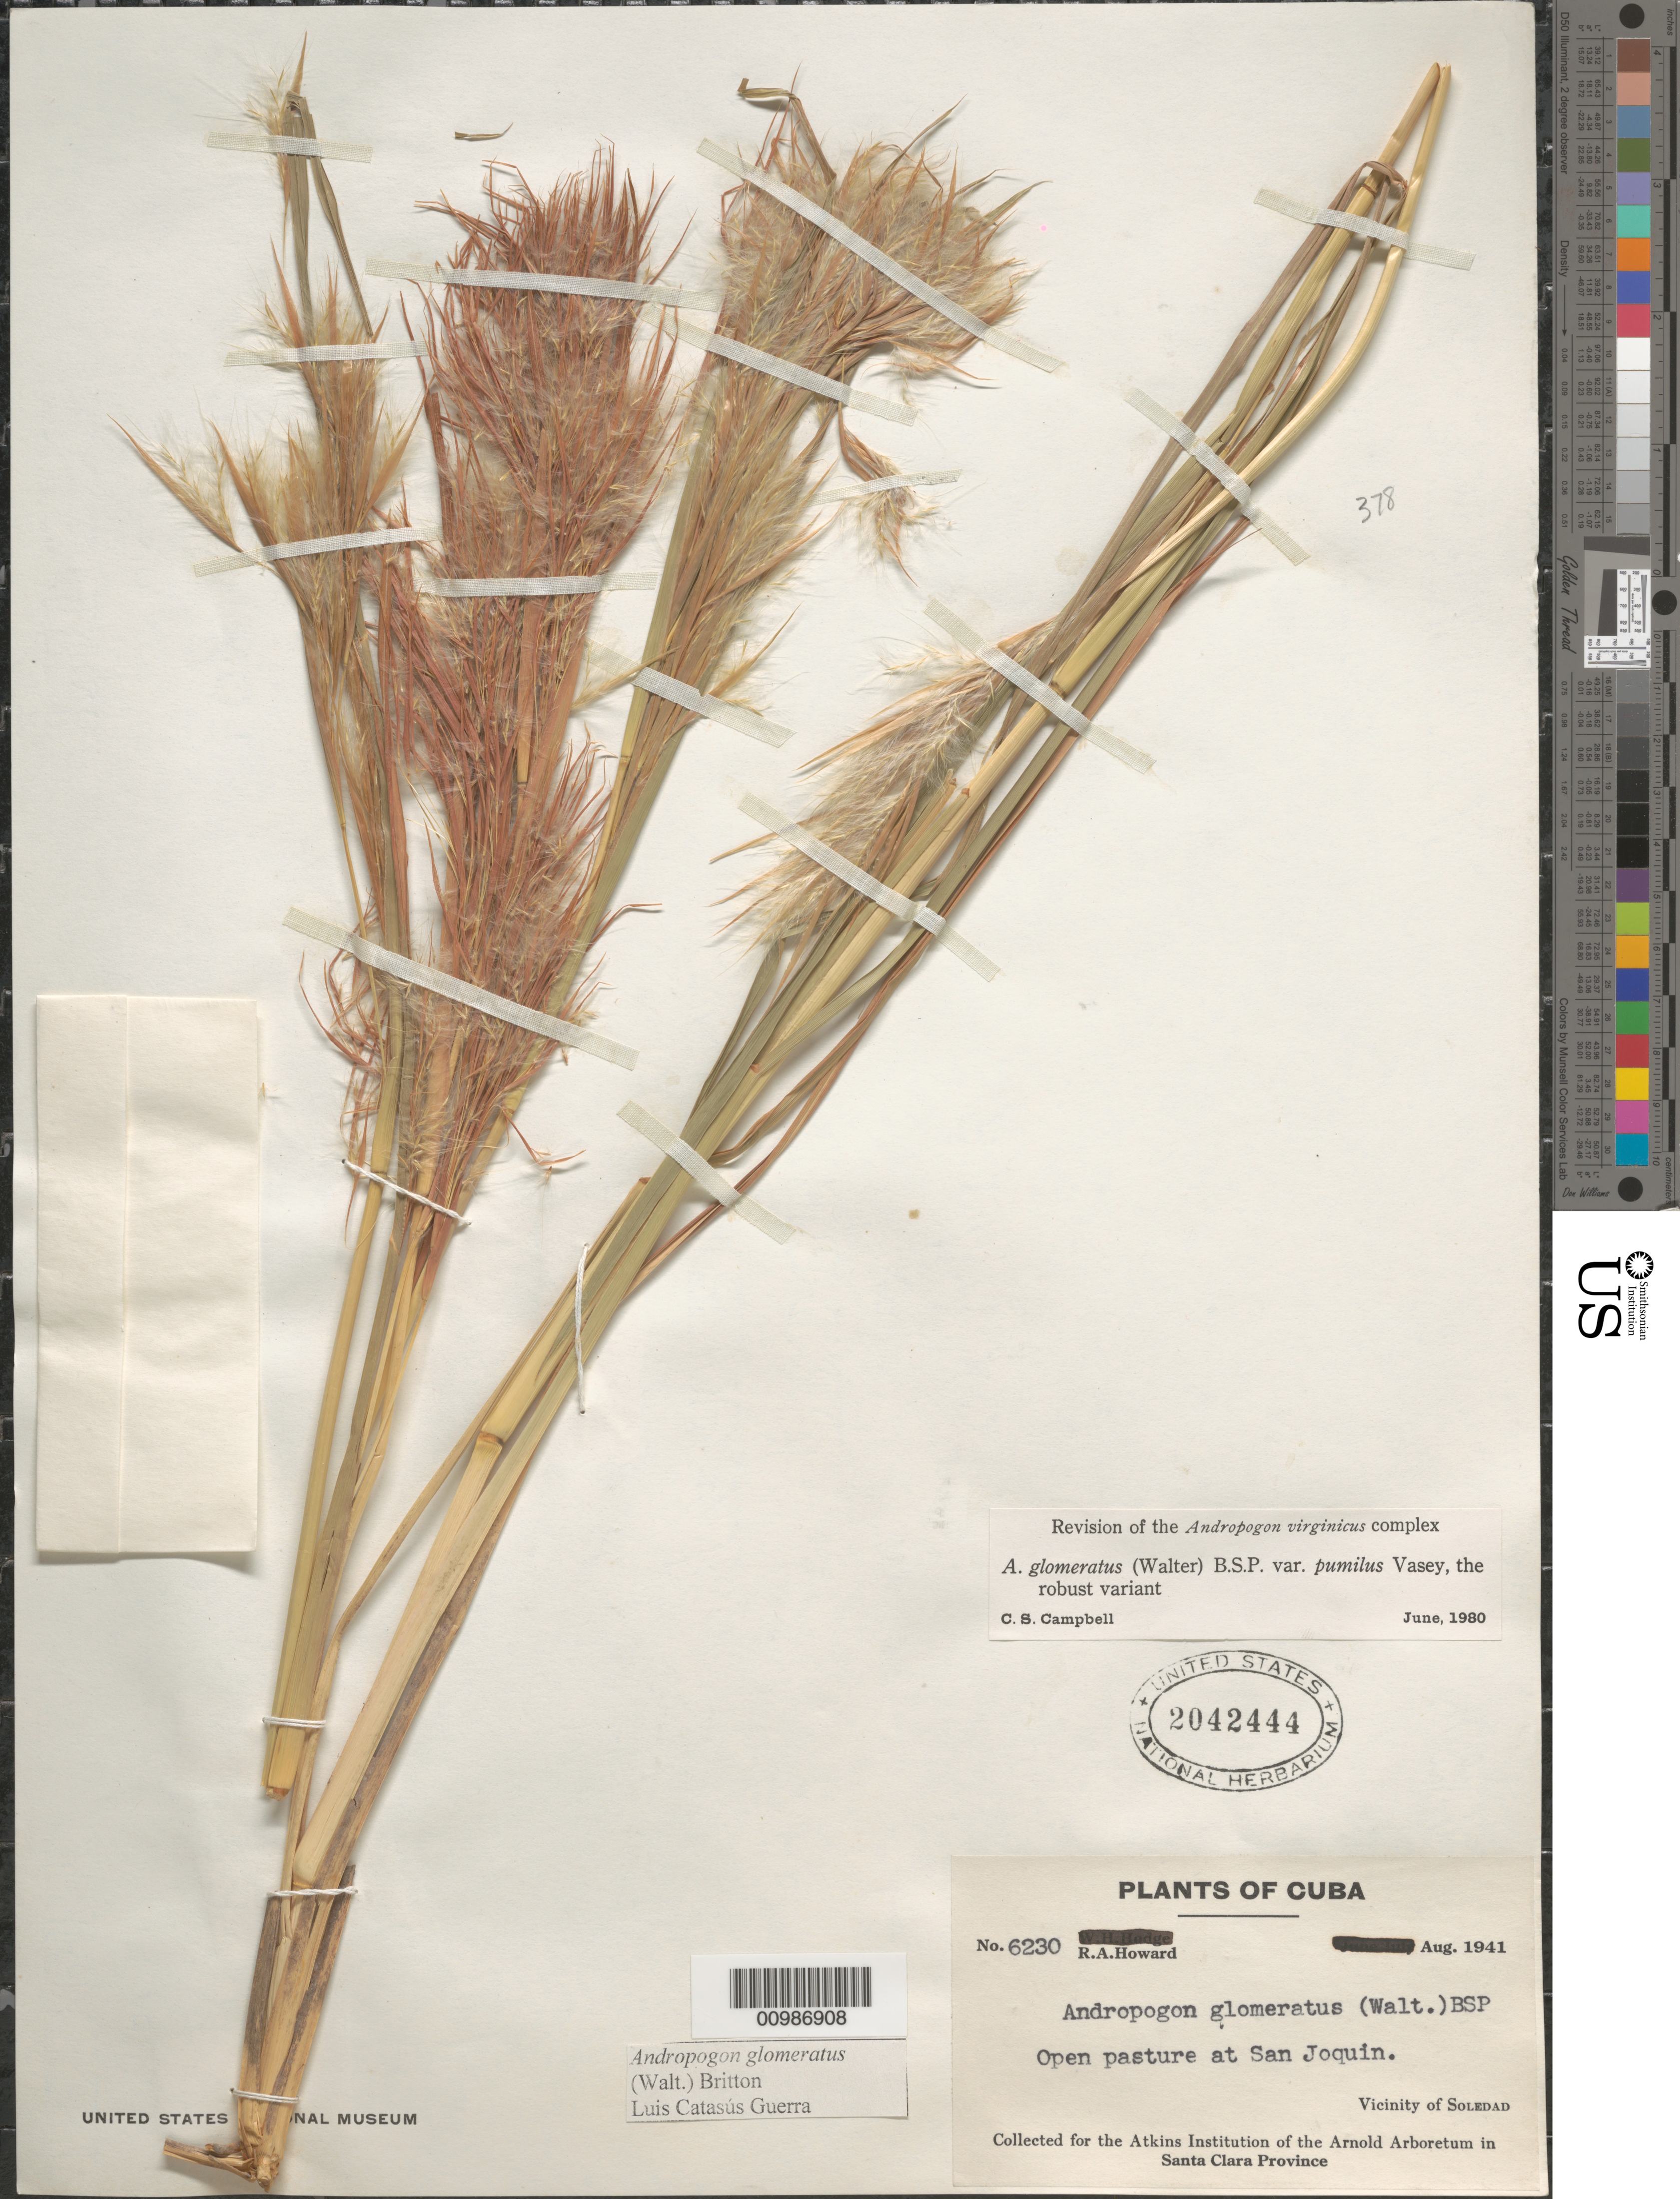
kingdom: Plantae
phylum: Tracheophyta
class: Liliopsida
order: Poales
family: Poaceae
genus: Andropogon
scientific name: Andropogon glomeratus var. pumilus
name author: (Vasey) L.H. Dewey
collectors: R. A. Howard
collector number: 6230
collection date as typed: Aug 1941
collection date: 1941-08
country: Cuba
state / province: Cienfuegos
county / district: Santa Clara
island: Cuba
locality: San Joquin, Vicinity of Soledad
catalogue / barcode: US 2042444